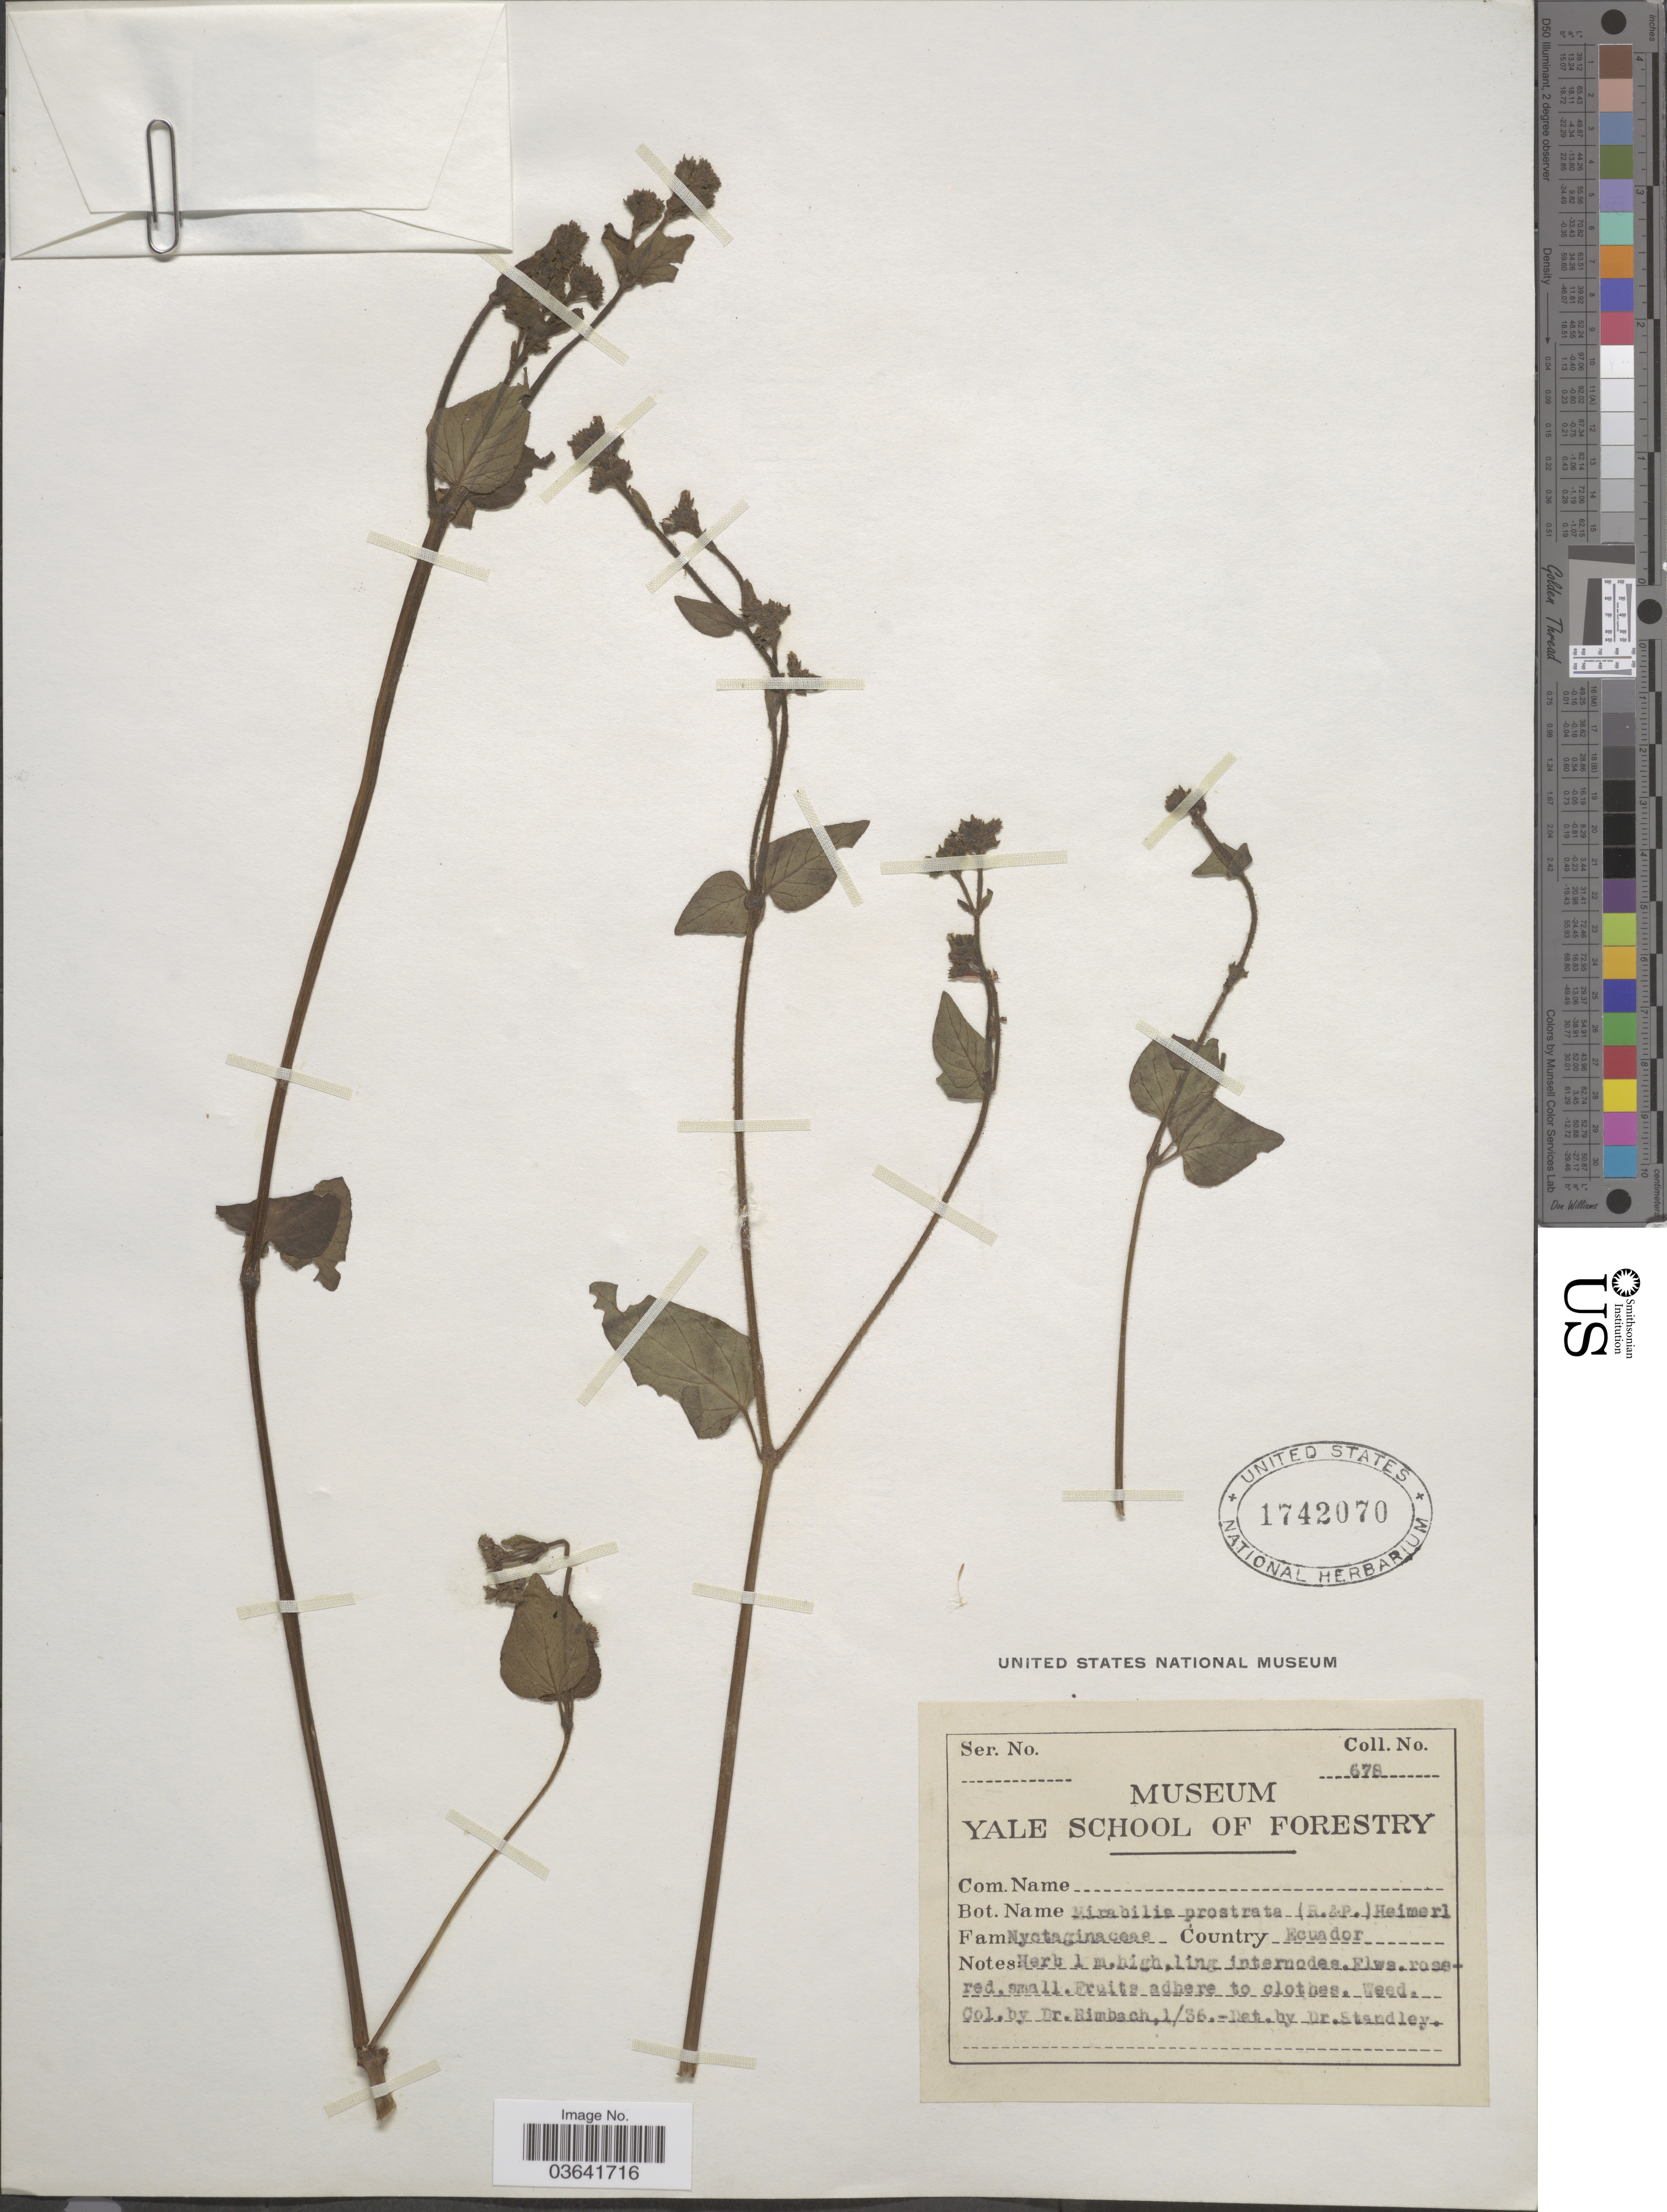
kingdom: Plantae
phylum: Tracheophyta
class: Magnoliopsida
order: Caryophyllales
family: Nyctaginaceae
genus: Mirabilis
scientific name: Mirabilis prostrata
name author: (Ruiz & Pav.) Heimerl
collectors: Rimbach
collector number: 678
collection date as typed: Transcribed d/m/y: /1/36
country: Ecuador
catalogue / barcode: US 1742070